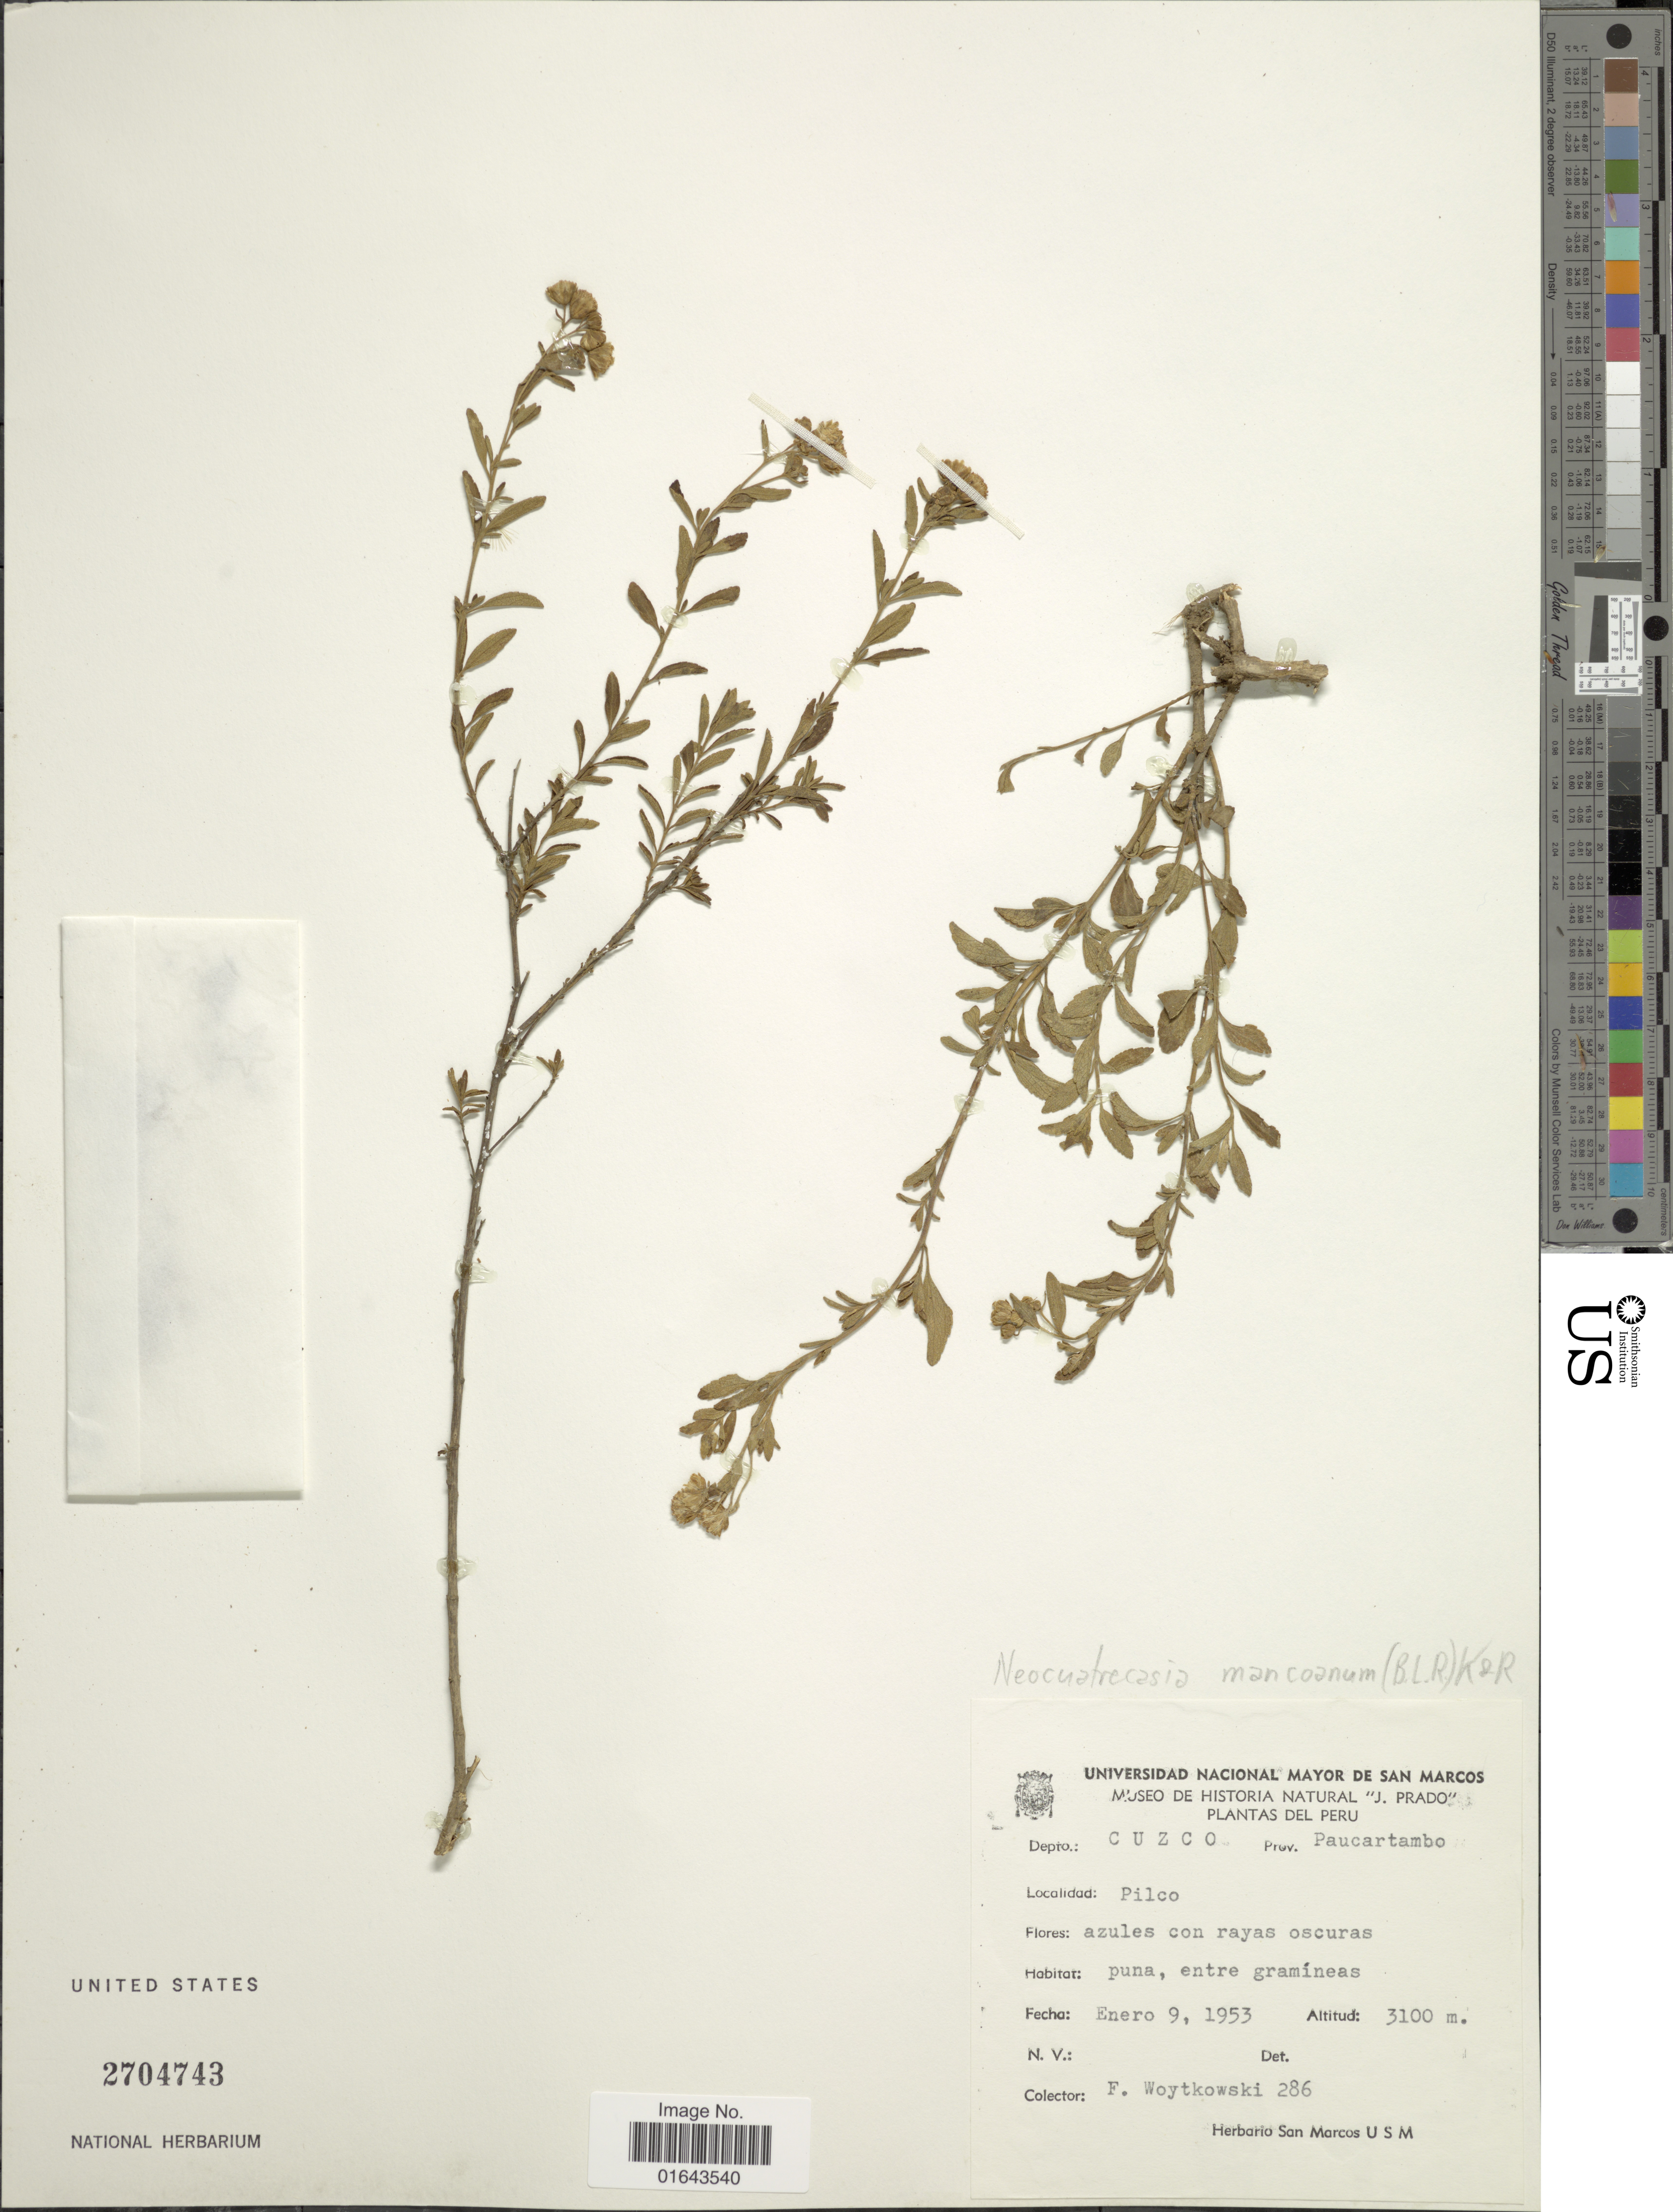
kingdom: Plantae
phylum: Tracheophyta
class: Magnoliopsida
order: Asterales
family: Asteraceae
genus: Neocuatrecasia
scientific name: Neocuatrecasia mancoana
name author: (B.L. Rob.) R.M. King & H. Rob.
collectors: F. Woytkowski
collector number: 286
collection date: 1953-01-09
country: Peru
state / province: Cusco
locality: Depto.: Cuzco. Prov. Paucartambo. Pilco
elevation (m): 3100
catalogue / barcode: US 2704743